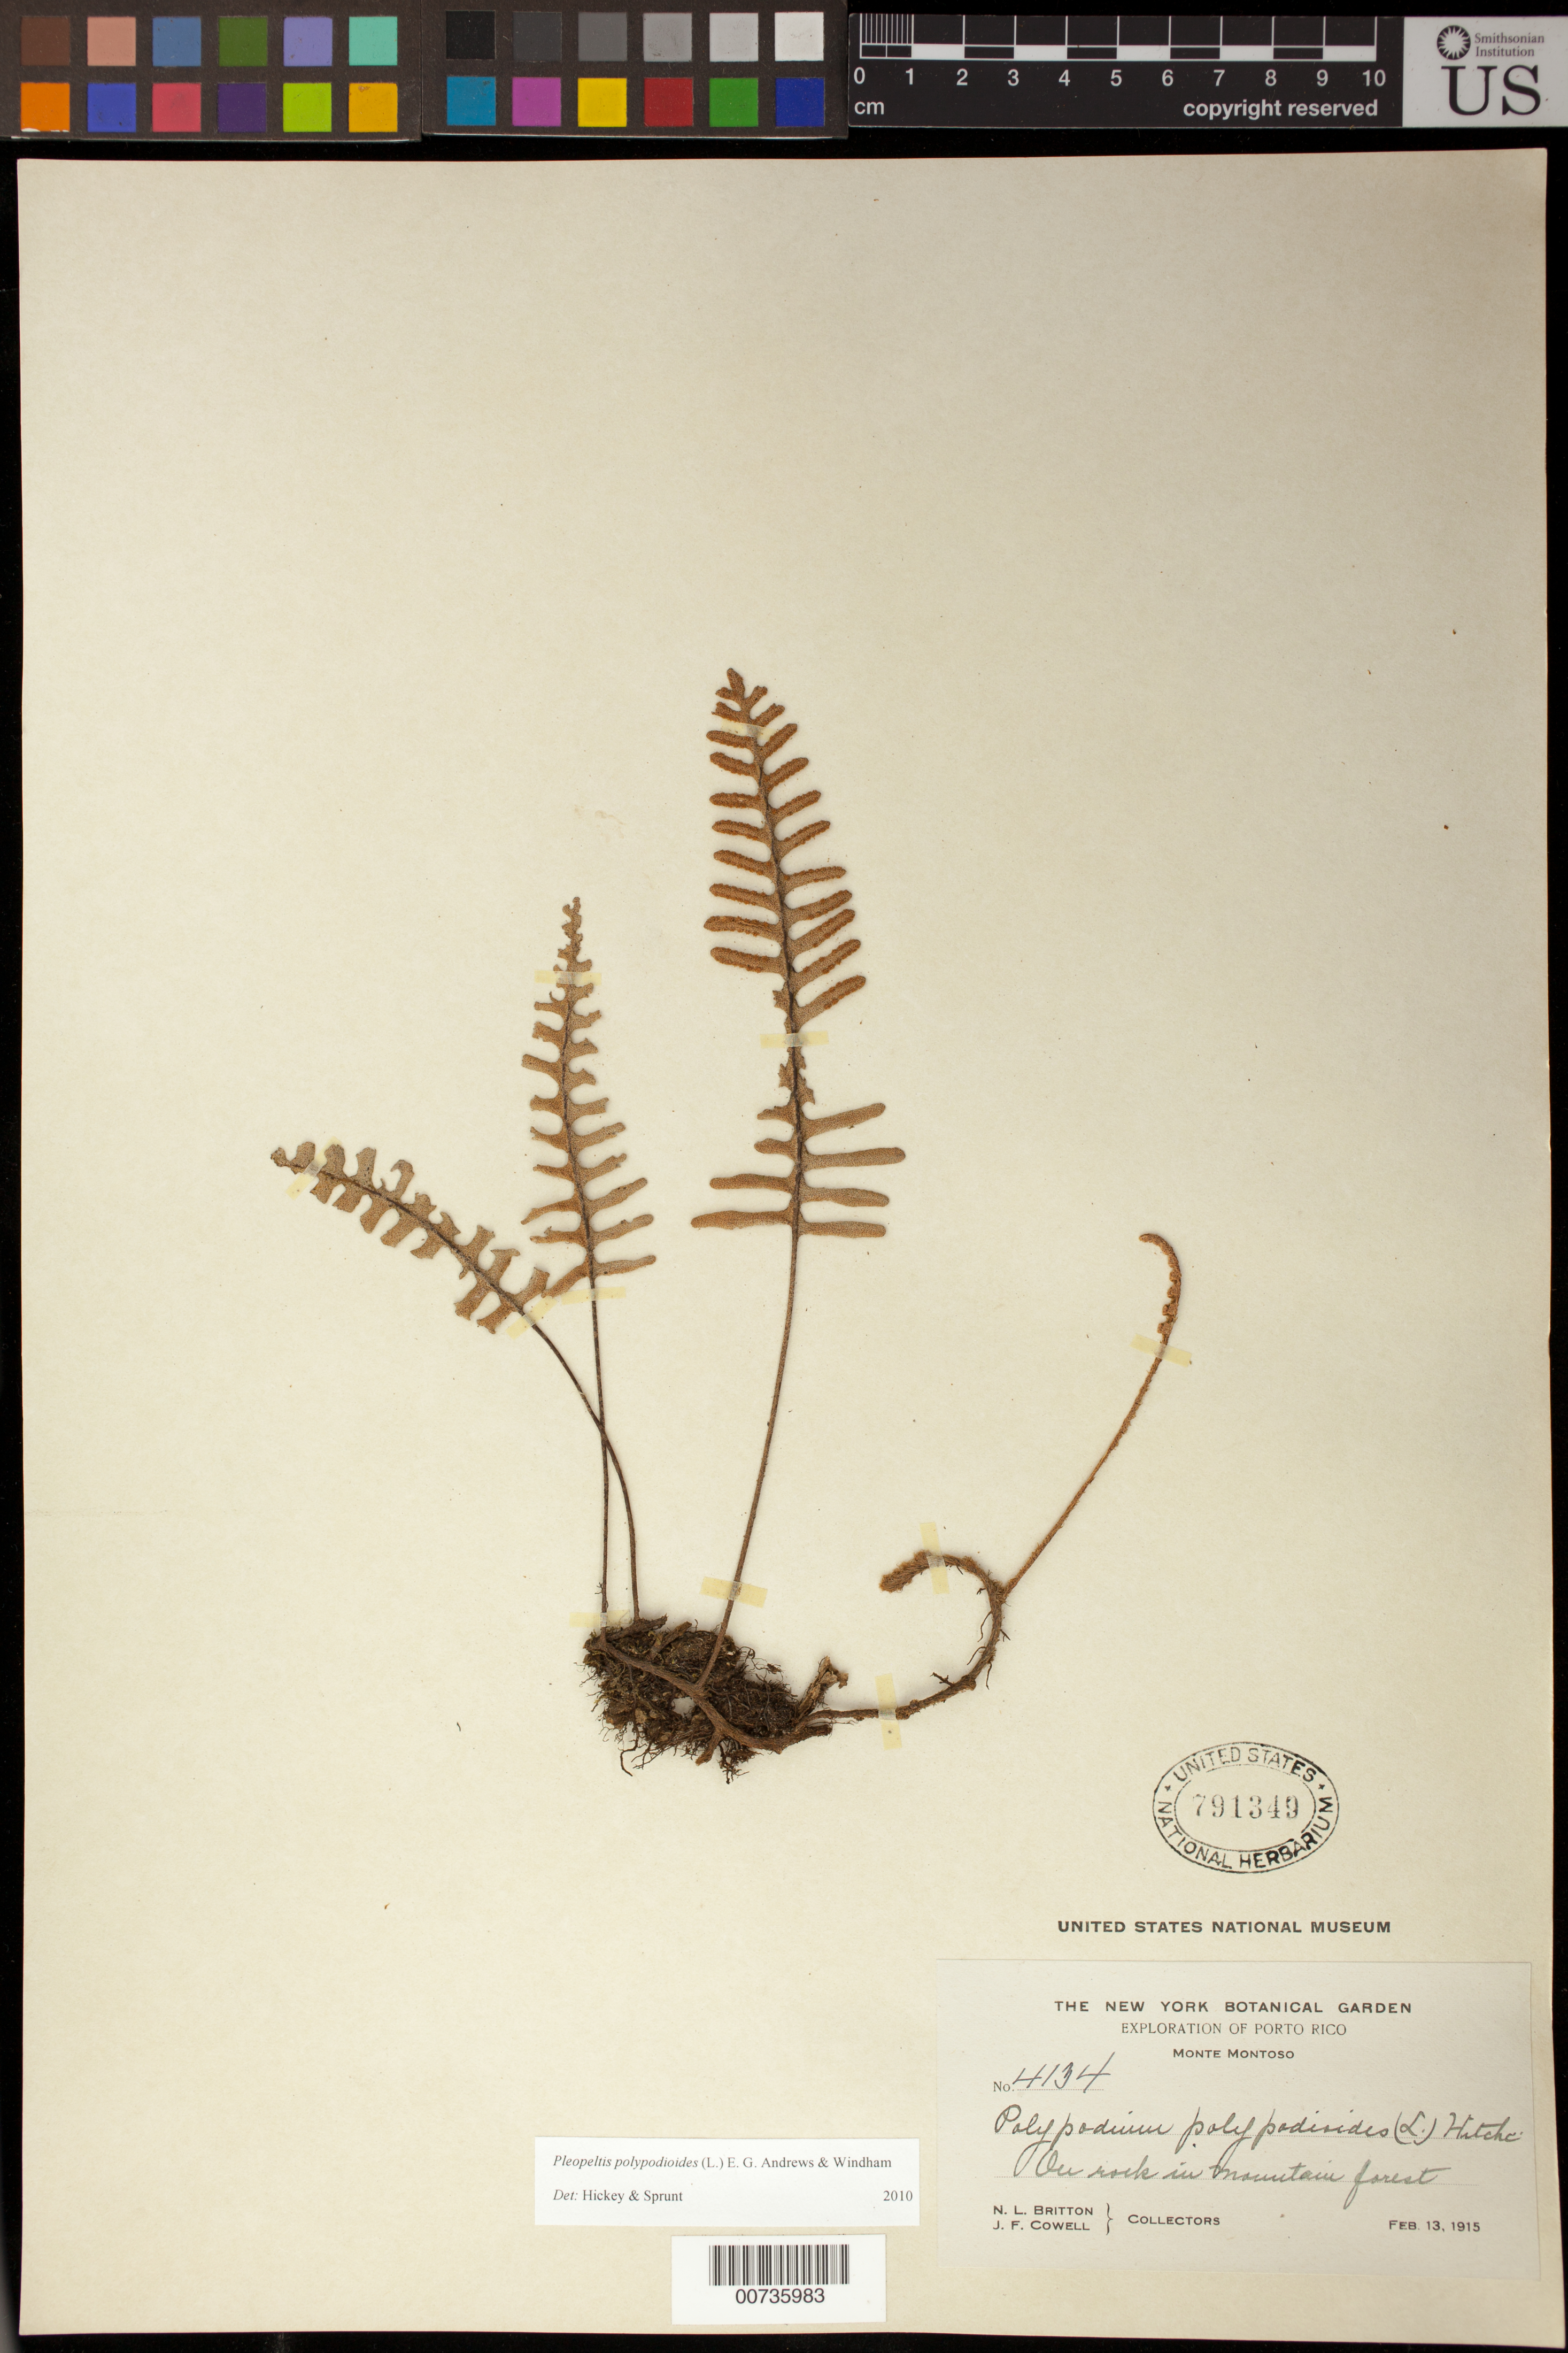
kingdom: Plantae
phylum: Tracheophyta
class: Polypodiopsida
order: Polypodiales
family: Polypodiaceae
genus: Pleopeltis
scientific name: Pleopeltis polypodioides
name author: (L.) E.G. Andrews & Windham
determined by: Hickey, R. J.; Sprunt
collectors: N. Britton & J. F. Cowell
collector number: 4134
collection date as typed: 13 Feb 1915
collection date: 1915-02-13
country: Puerto Rico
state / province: Maricao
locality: Monte Montoso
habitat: On rock in mountain forest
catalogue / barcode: US 791349